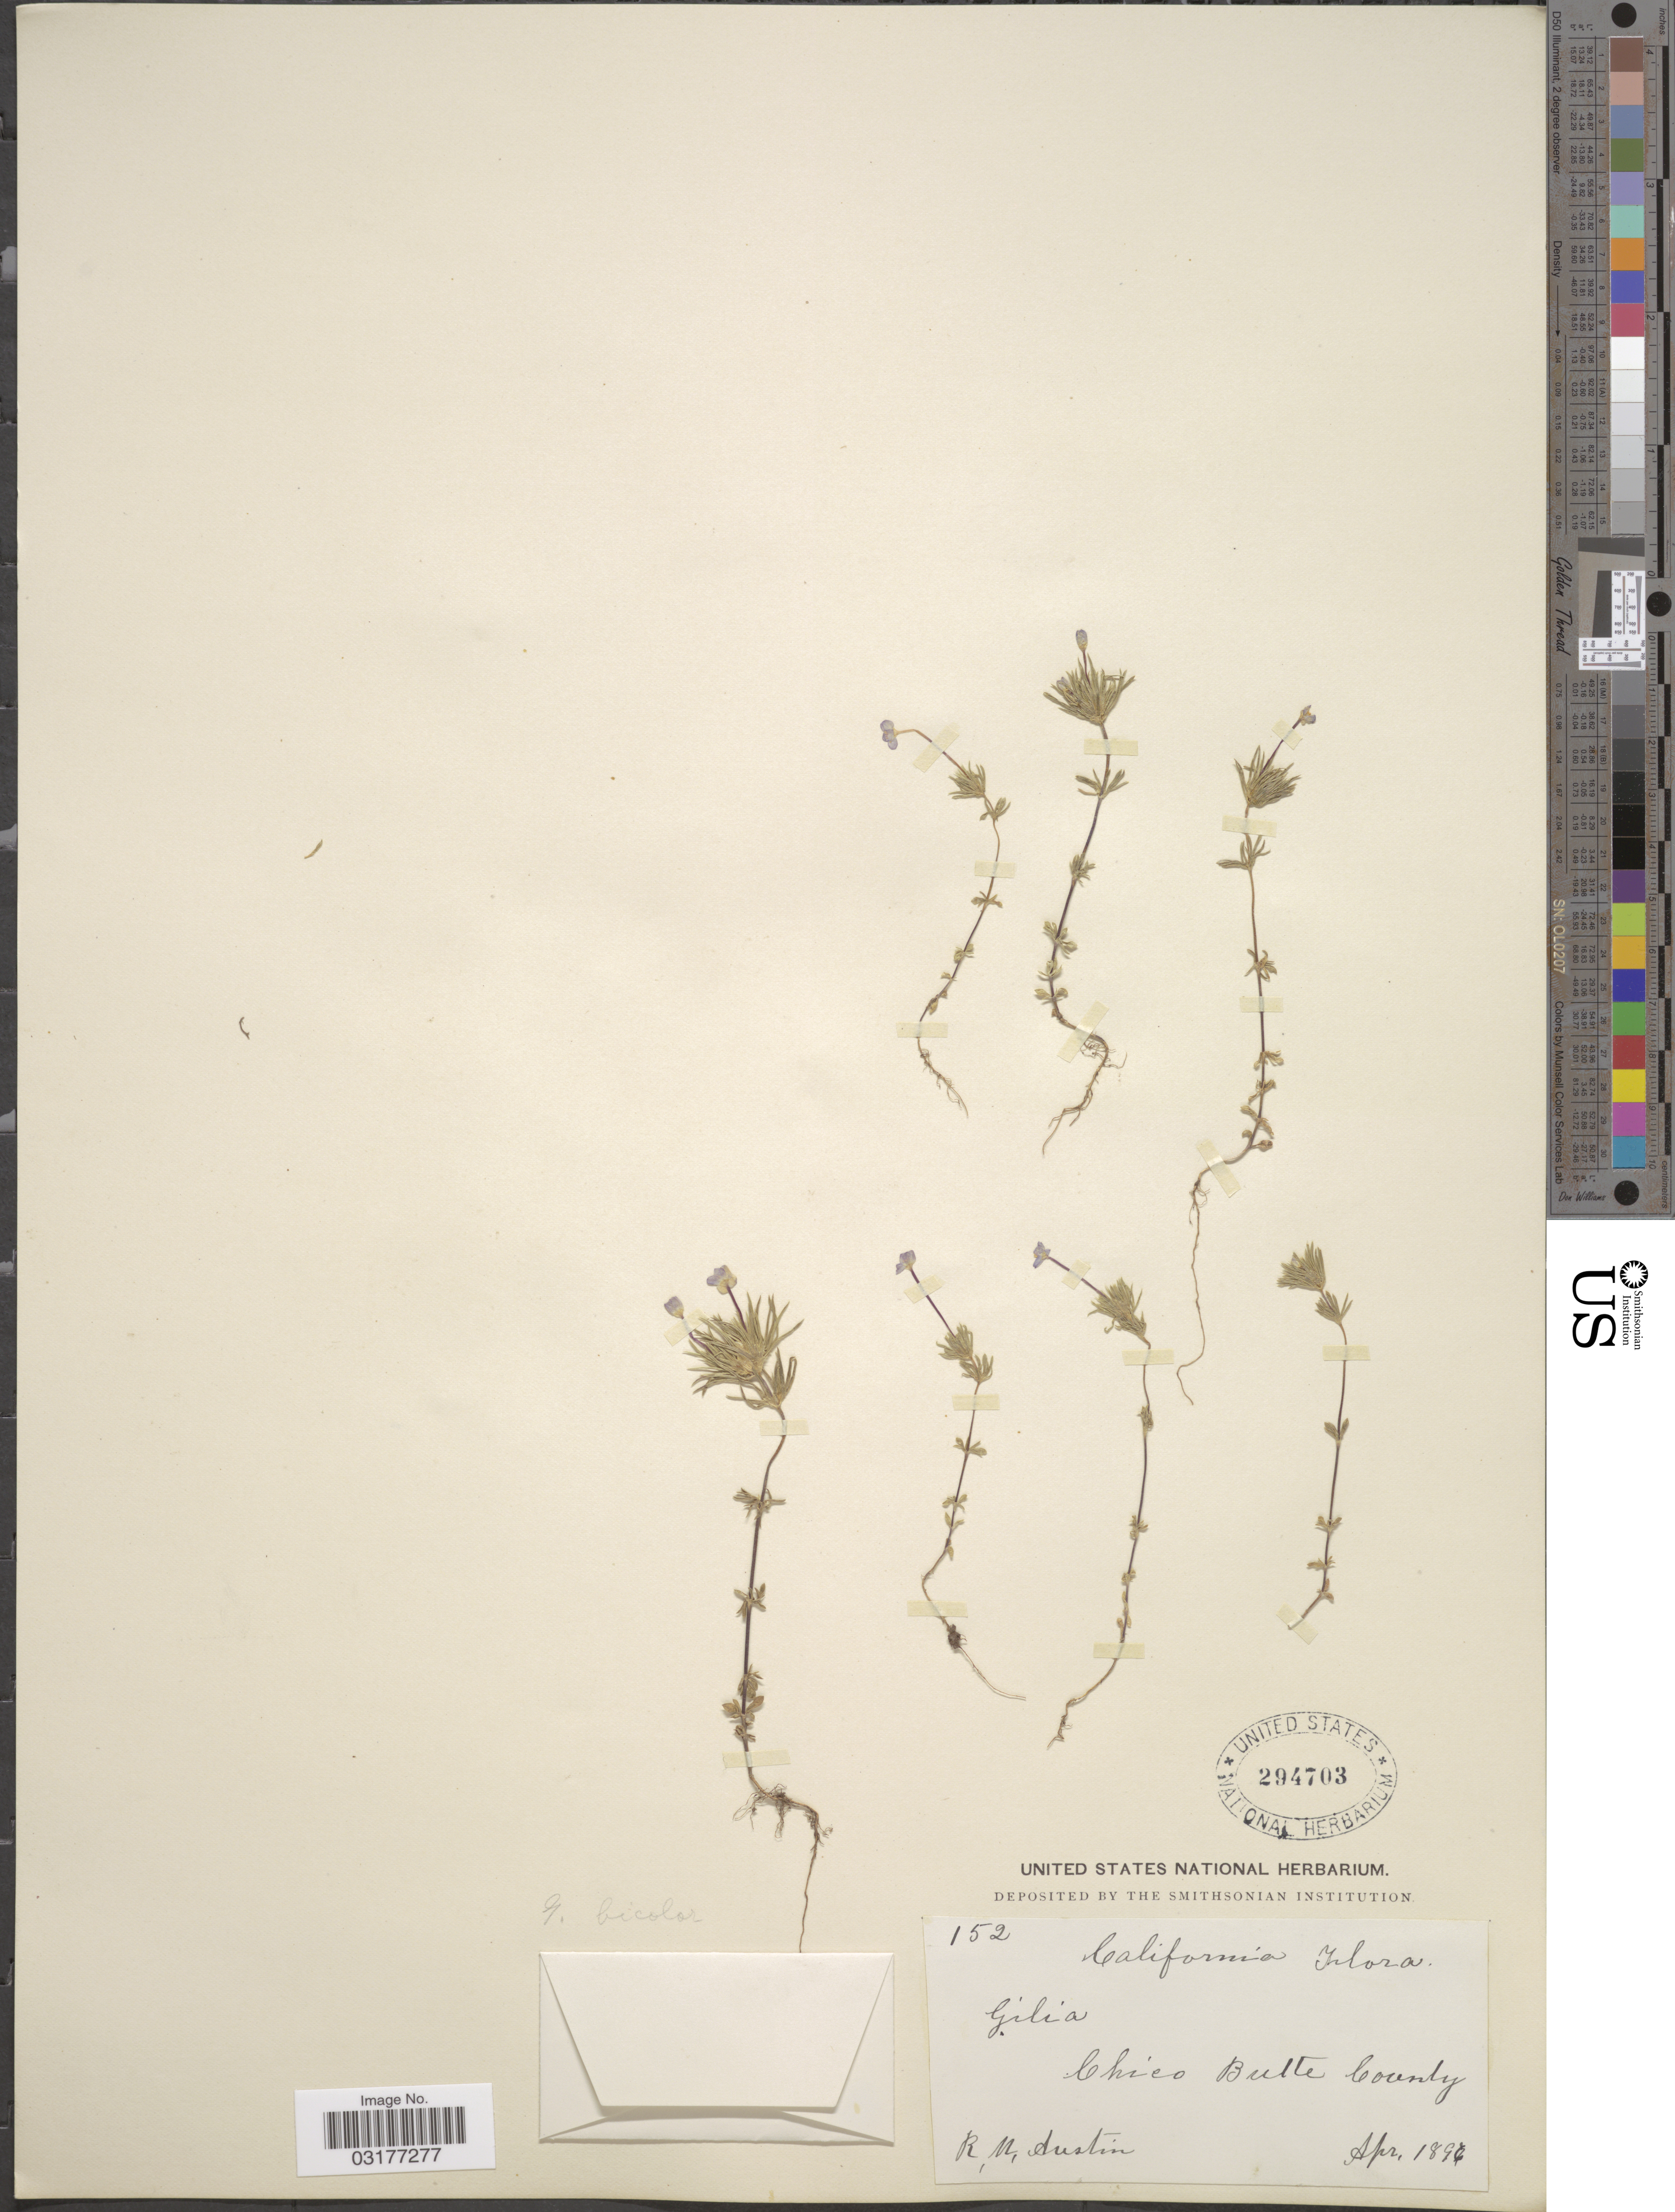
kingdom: Plantae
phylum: Tracheophyta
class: Magnoliopsida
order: Ericales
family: Polemoniaceae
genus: Leptosiphon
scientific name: Leptosiphon bicolor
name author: Nutt.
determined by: Strong, Mark T., (BOT), Smithsonian Institution - National Museum of Natural History (UNITED STATES)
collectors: R. Austin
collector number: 152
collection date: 1896-04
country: United States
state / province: California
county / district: Butte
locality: Chico Butte County.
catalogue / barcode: US 294703